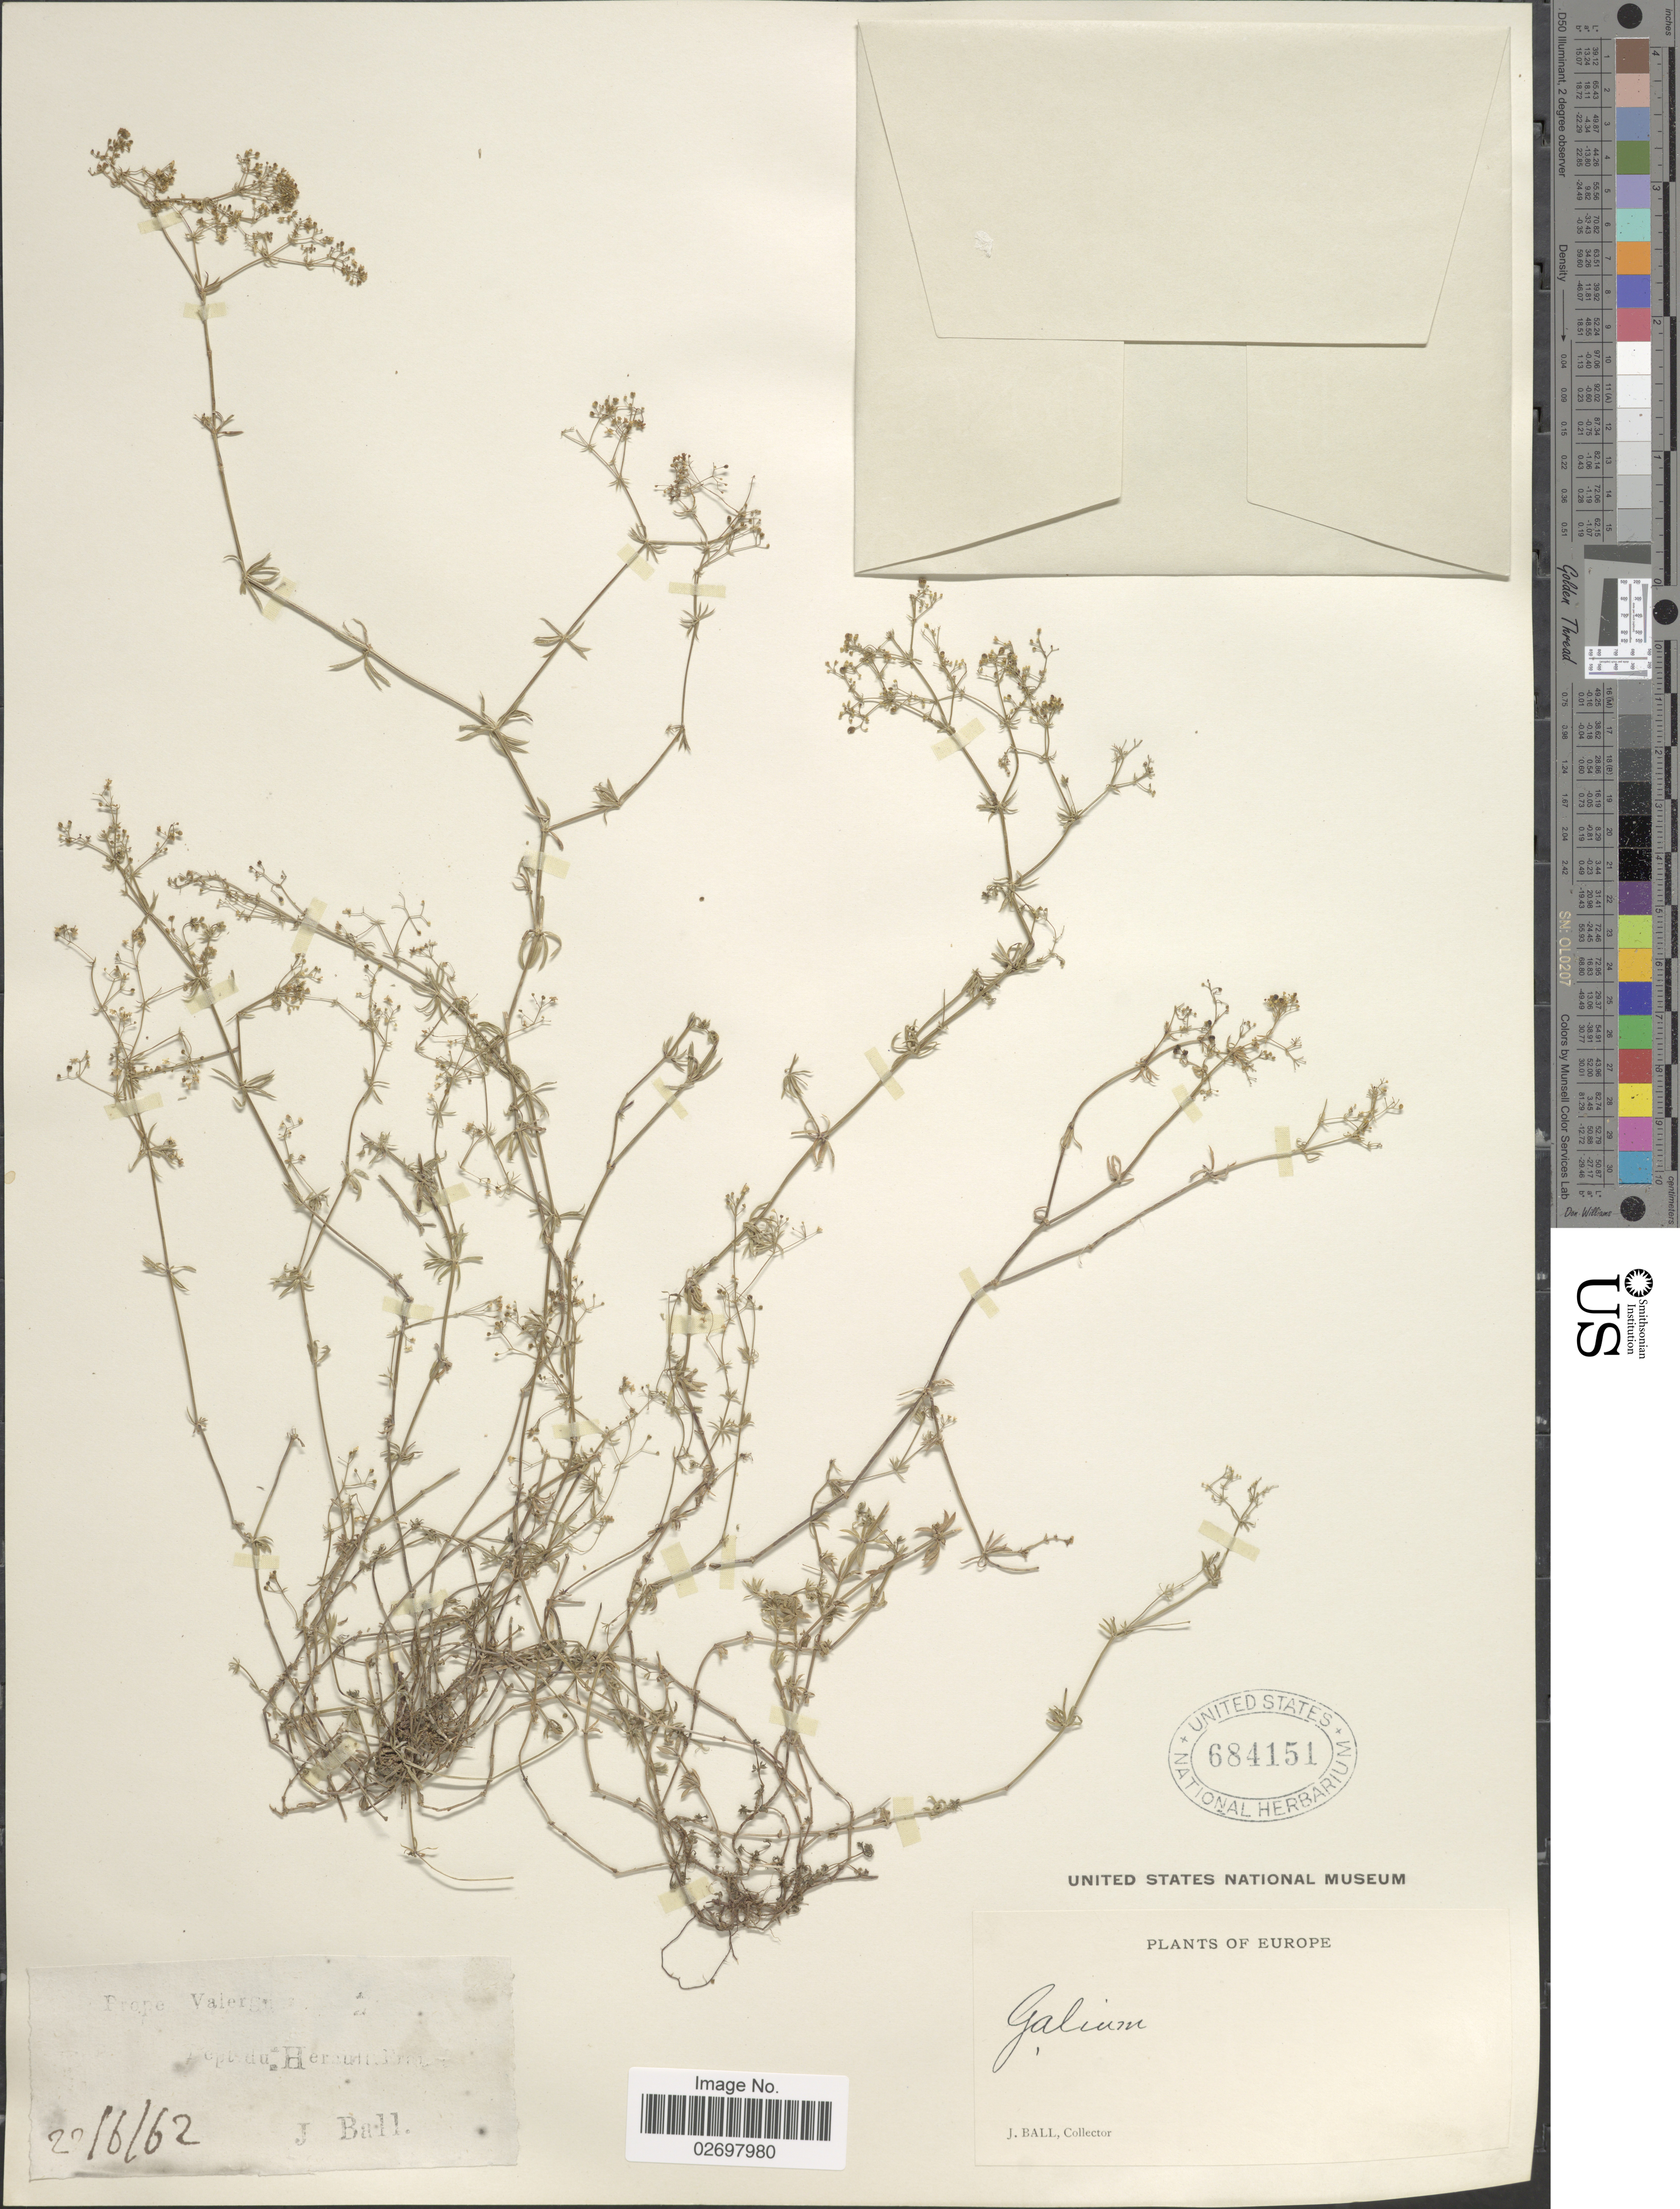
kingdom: Plantae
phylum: Tracheophyta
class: Magnoliopsida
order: Gentianales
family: Rubiaceae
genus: Galium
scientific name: Galium sp.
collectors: J. Ball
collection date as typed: Transcribed d/m/y: 22/6/62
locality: Prope Valer, Europe [illegible text]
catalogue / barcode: US 684151